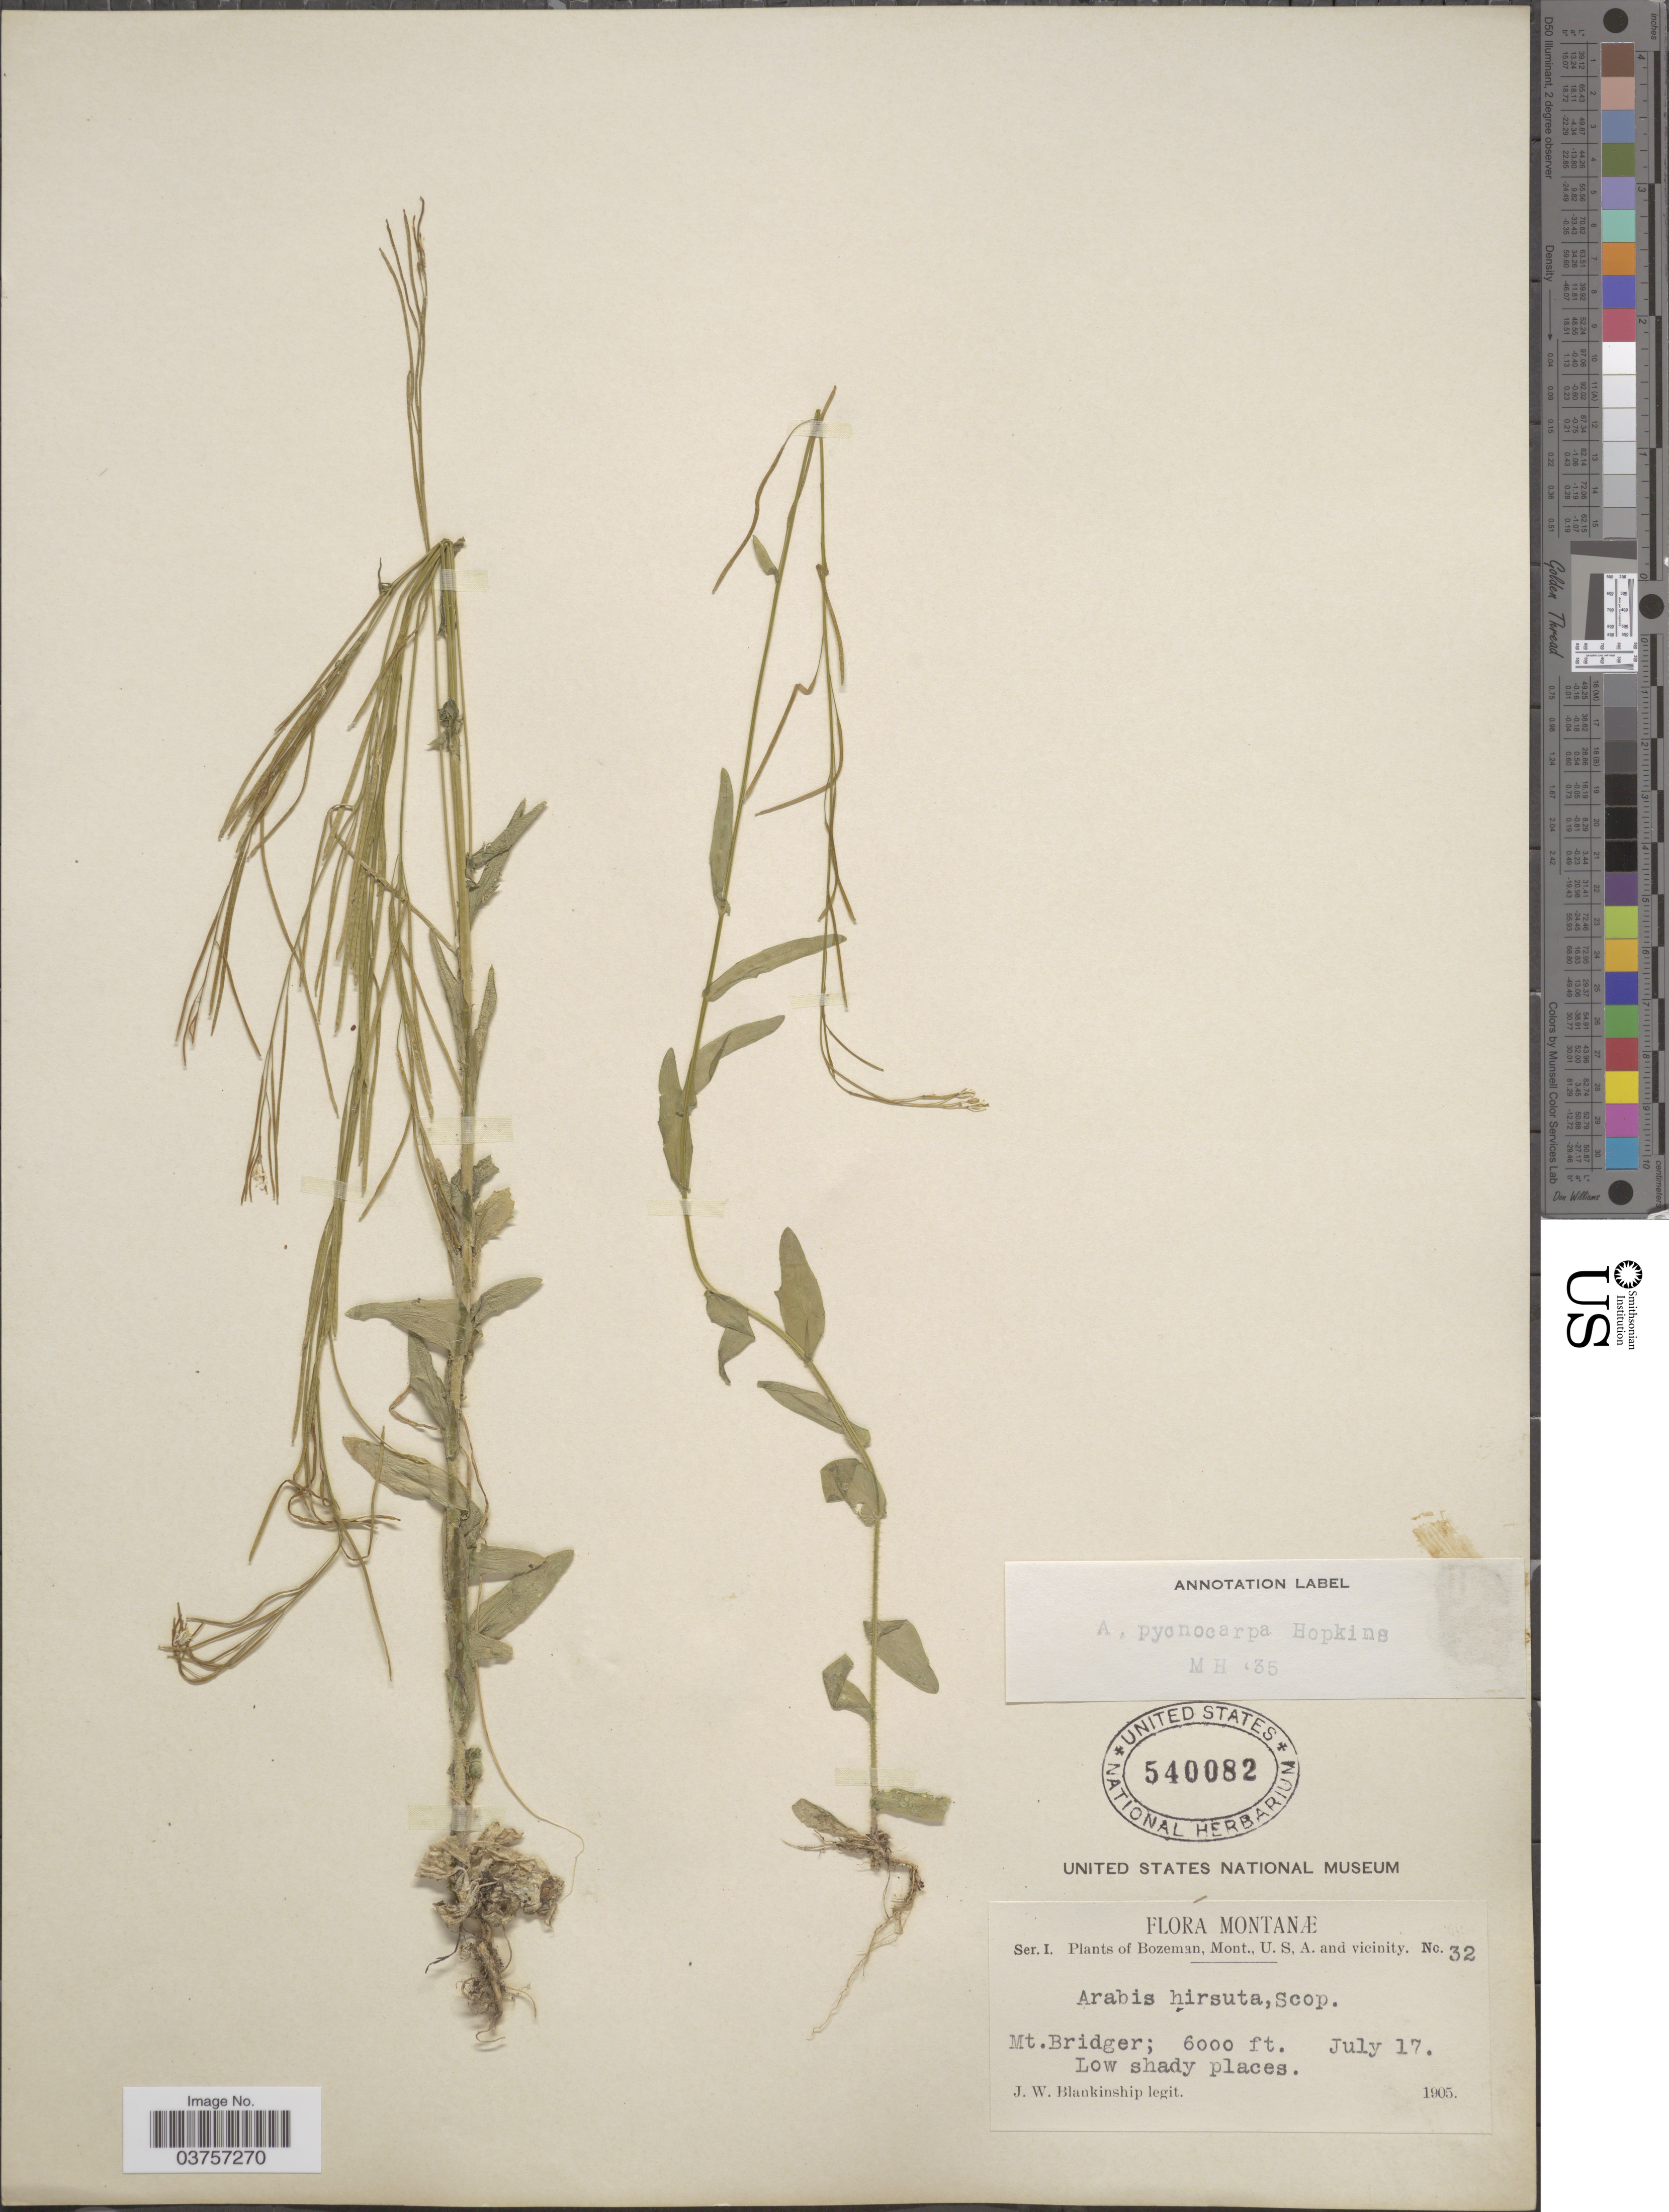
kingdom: Plantae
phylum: Tracheophyta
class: Magnoliopsida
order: Brassicales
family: Brassicaceae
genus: Arabis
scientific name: Arabis hirsuta var. pycnocarpa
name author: M. Hopkins & Rollins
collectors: J. W. Blankinship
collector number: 32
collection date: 1905-07-17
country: United States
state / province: Montana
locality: Bozeman, U.S.A. and vicinity. Mt. Bridger.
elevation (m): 1829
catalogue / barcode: US 540082